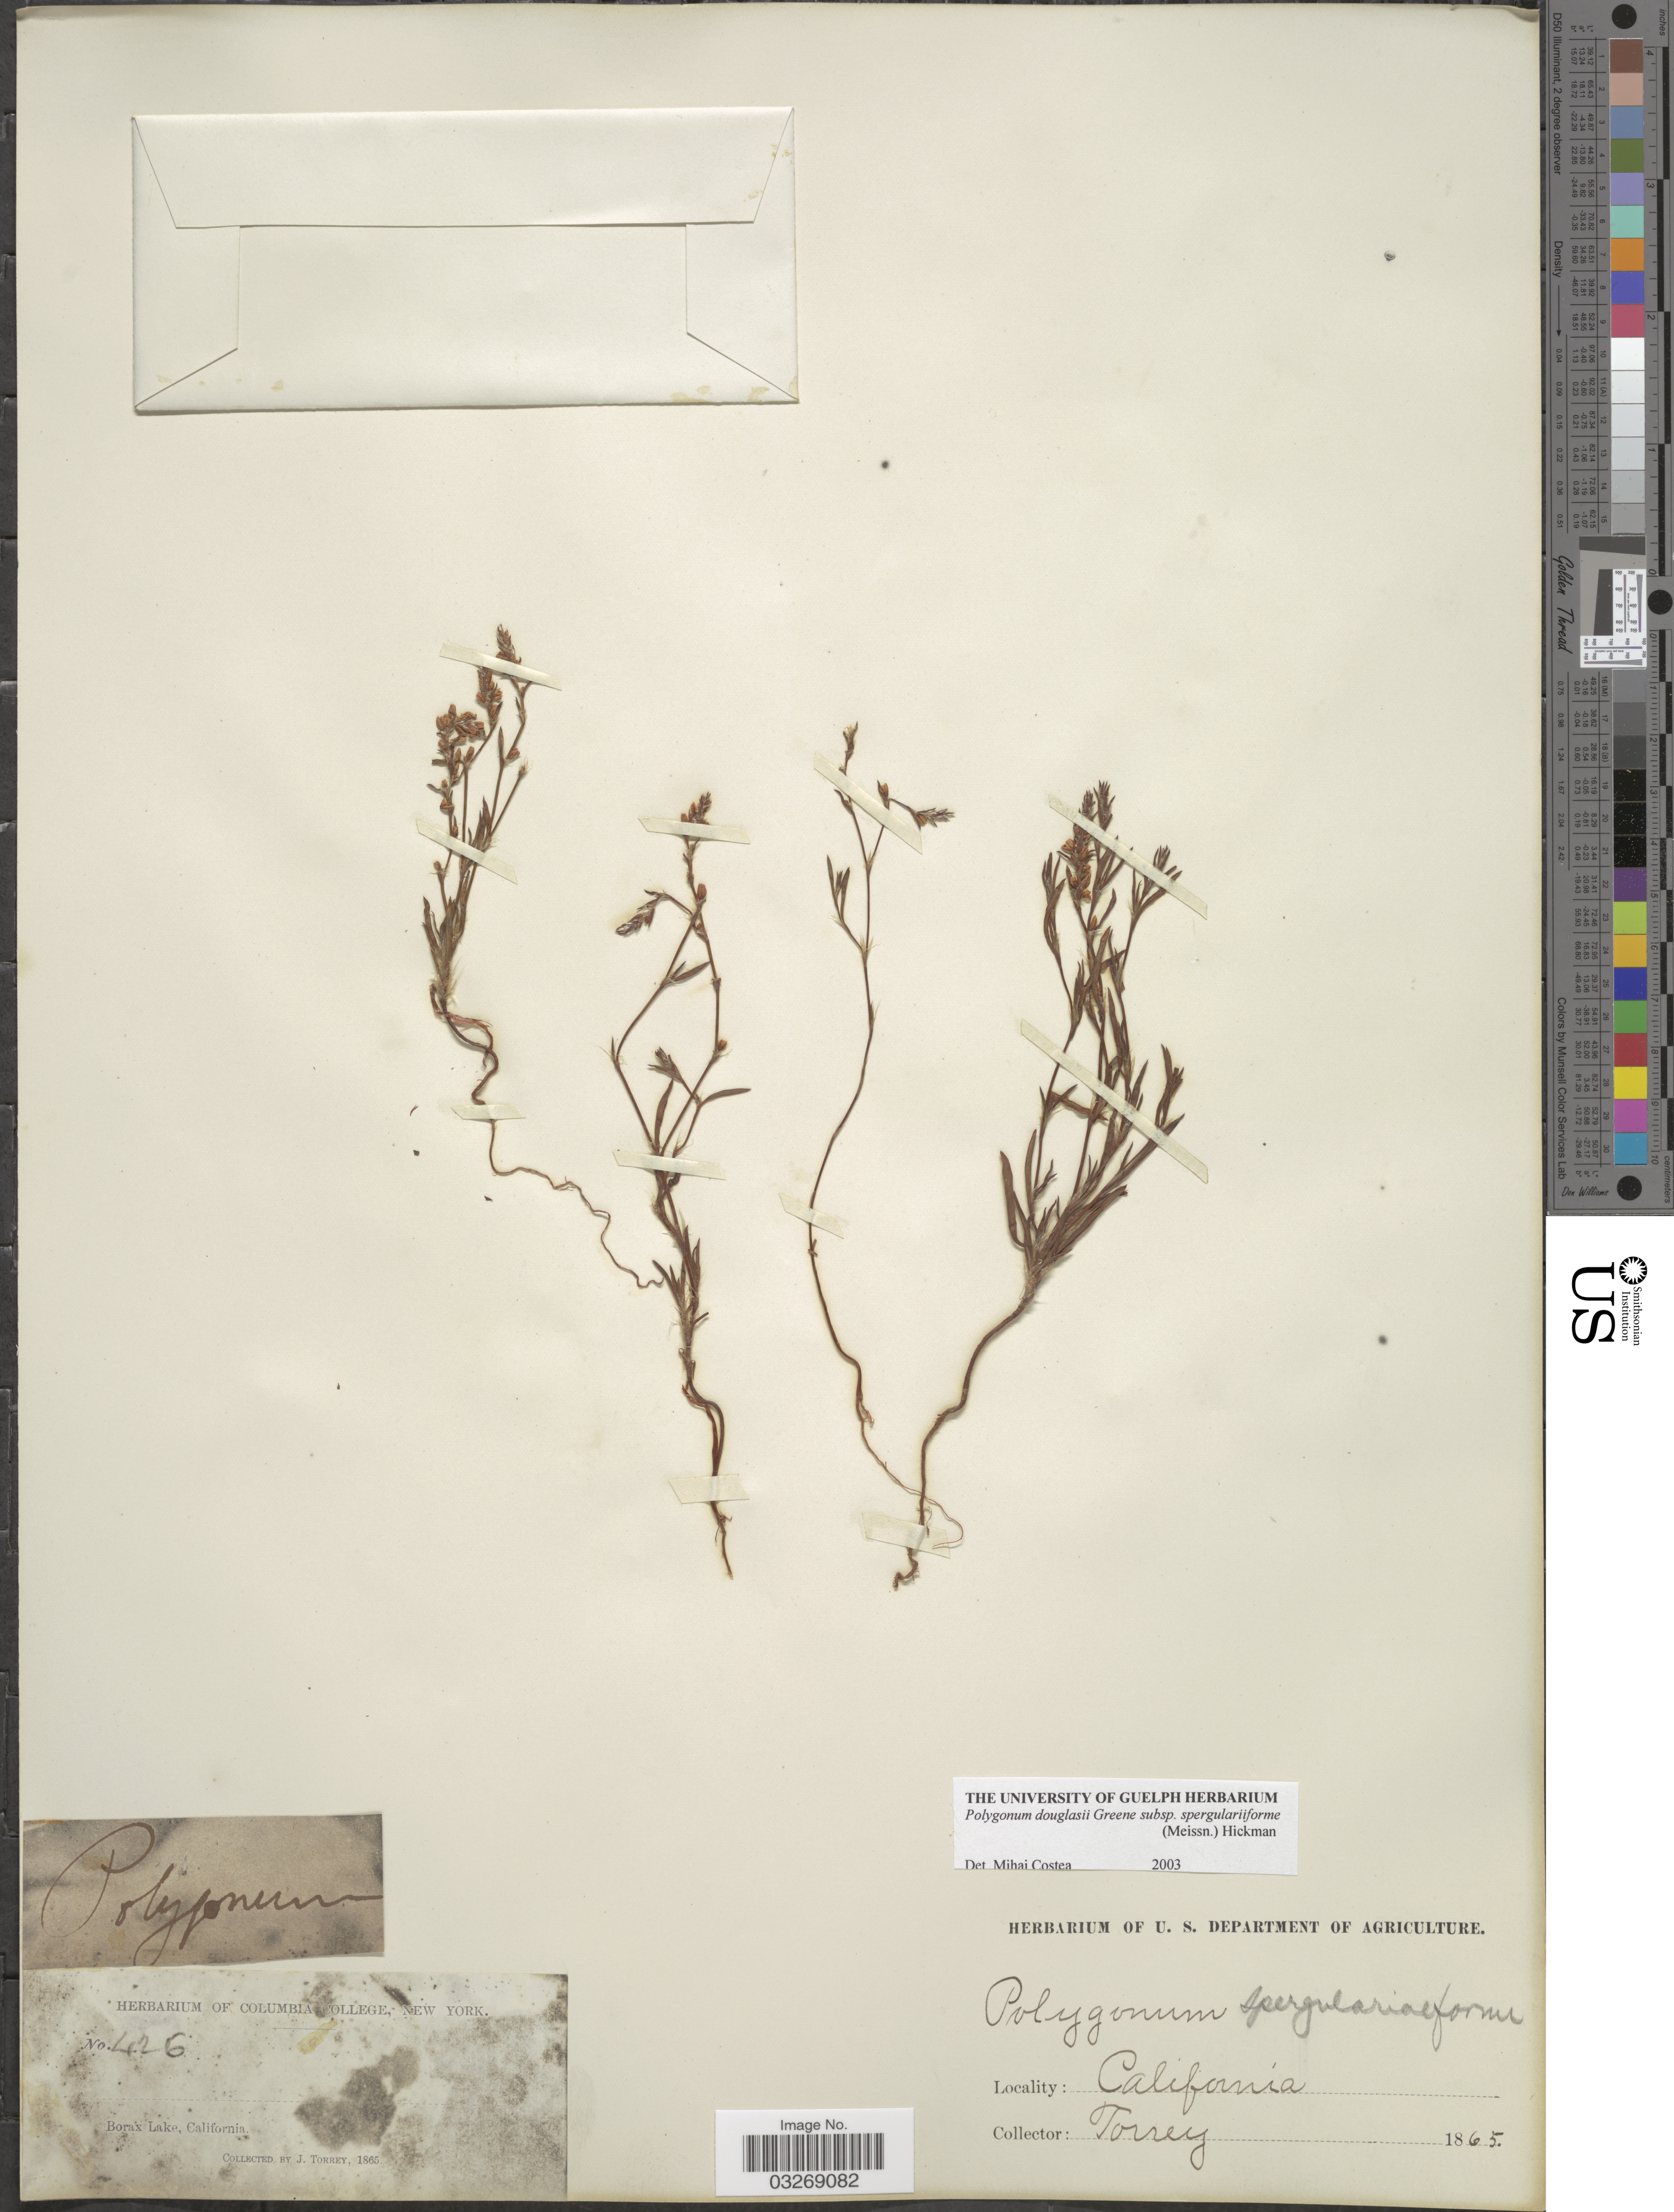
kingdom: Plantae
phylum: Tracheophyta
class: Magnoliopsida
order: Caryophyllales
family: Polygonaceae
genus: Polygonum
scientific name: Polygonum douglasii subsp. spergulariiforme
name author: (Meisn. ex Small) Hickman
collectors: J. Torrey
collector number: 426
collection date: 1865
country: United States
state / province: California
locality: Borax Lake.